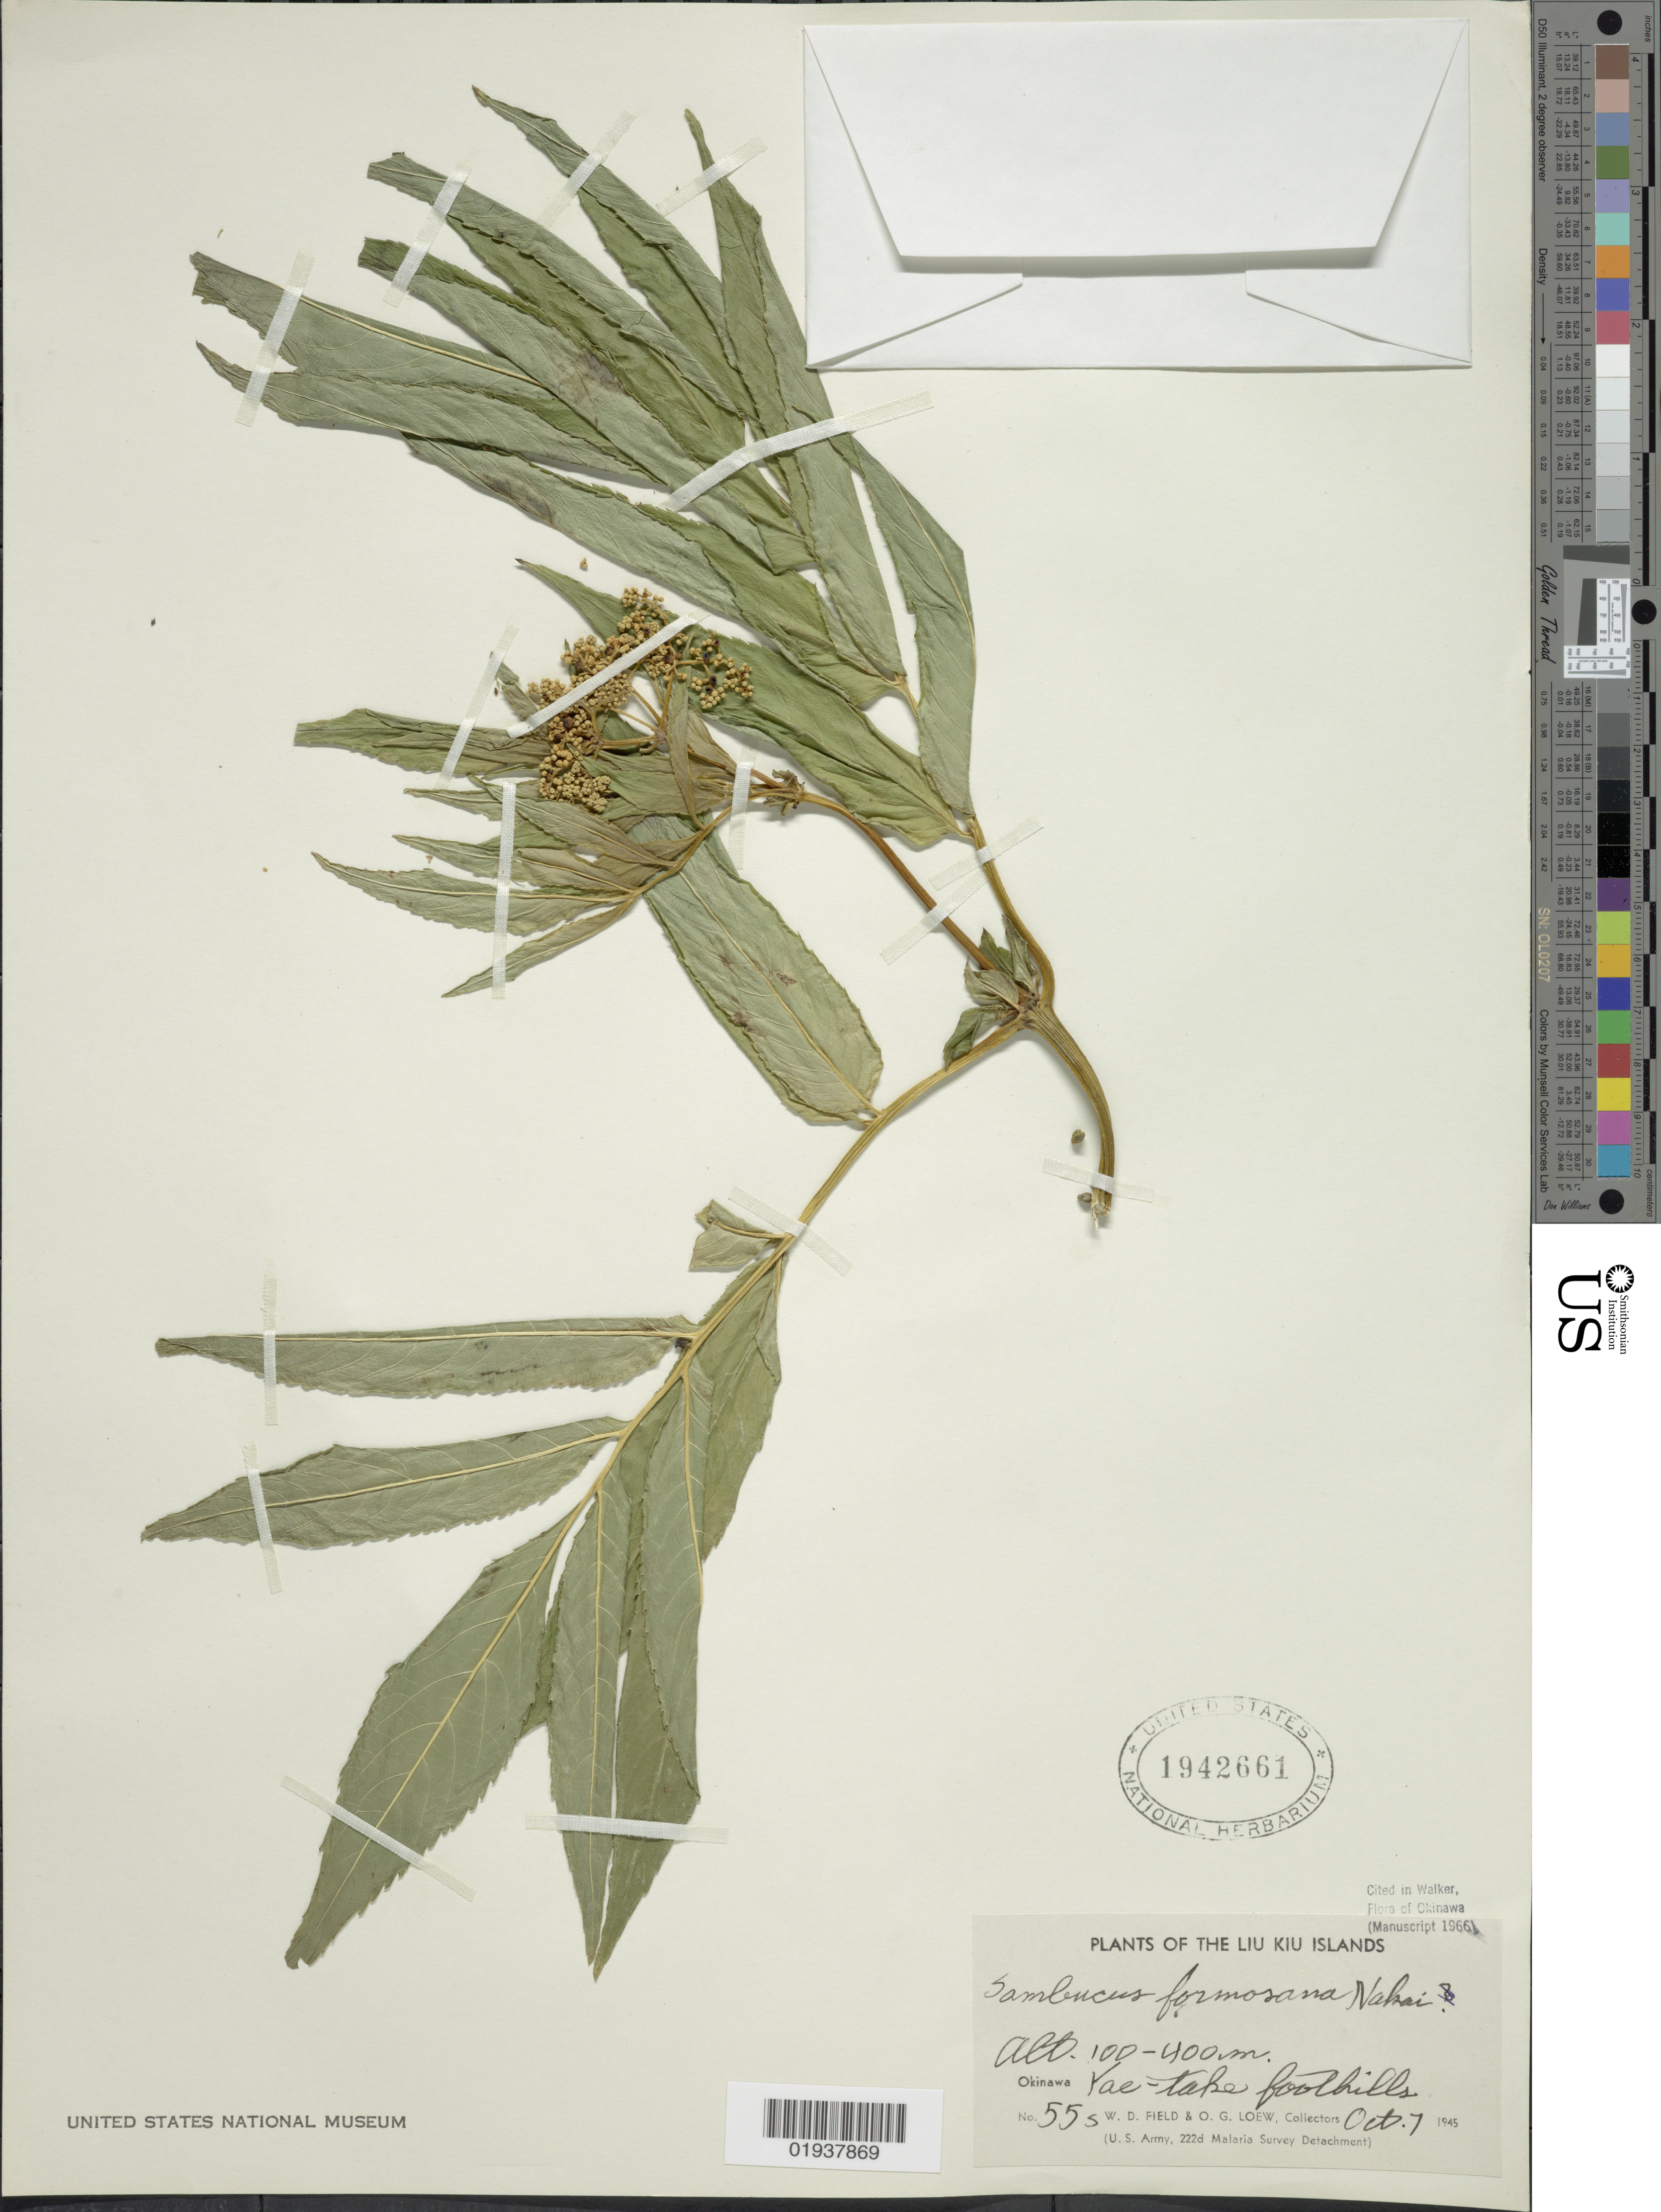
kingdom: Plantae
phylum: Tracheophyta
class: Magnoliopsida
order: Dipsacales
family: Viburnaceae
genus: Sambucus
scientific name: Sambucus javanica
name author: Blume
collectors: W. D. Field & O. G. Loew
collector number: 55s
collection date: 1945-10-07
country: Japan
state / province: Okinawa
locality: The Liu Kiu Islands. Okinawa Yae-take foothills.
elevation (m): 100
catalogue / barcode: US 1942661